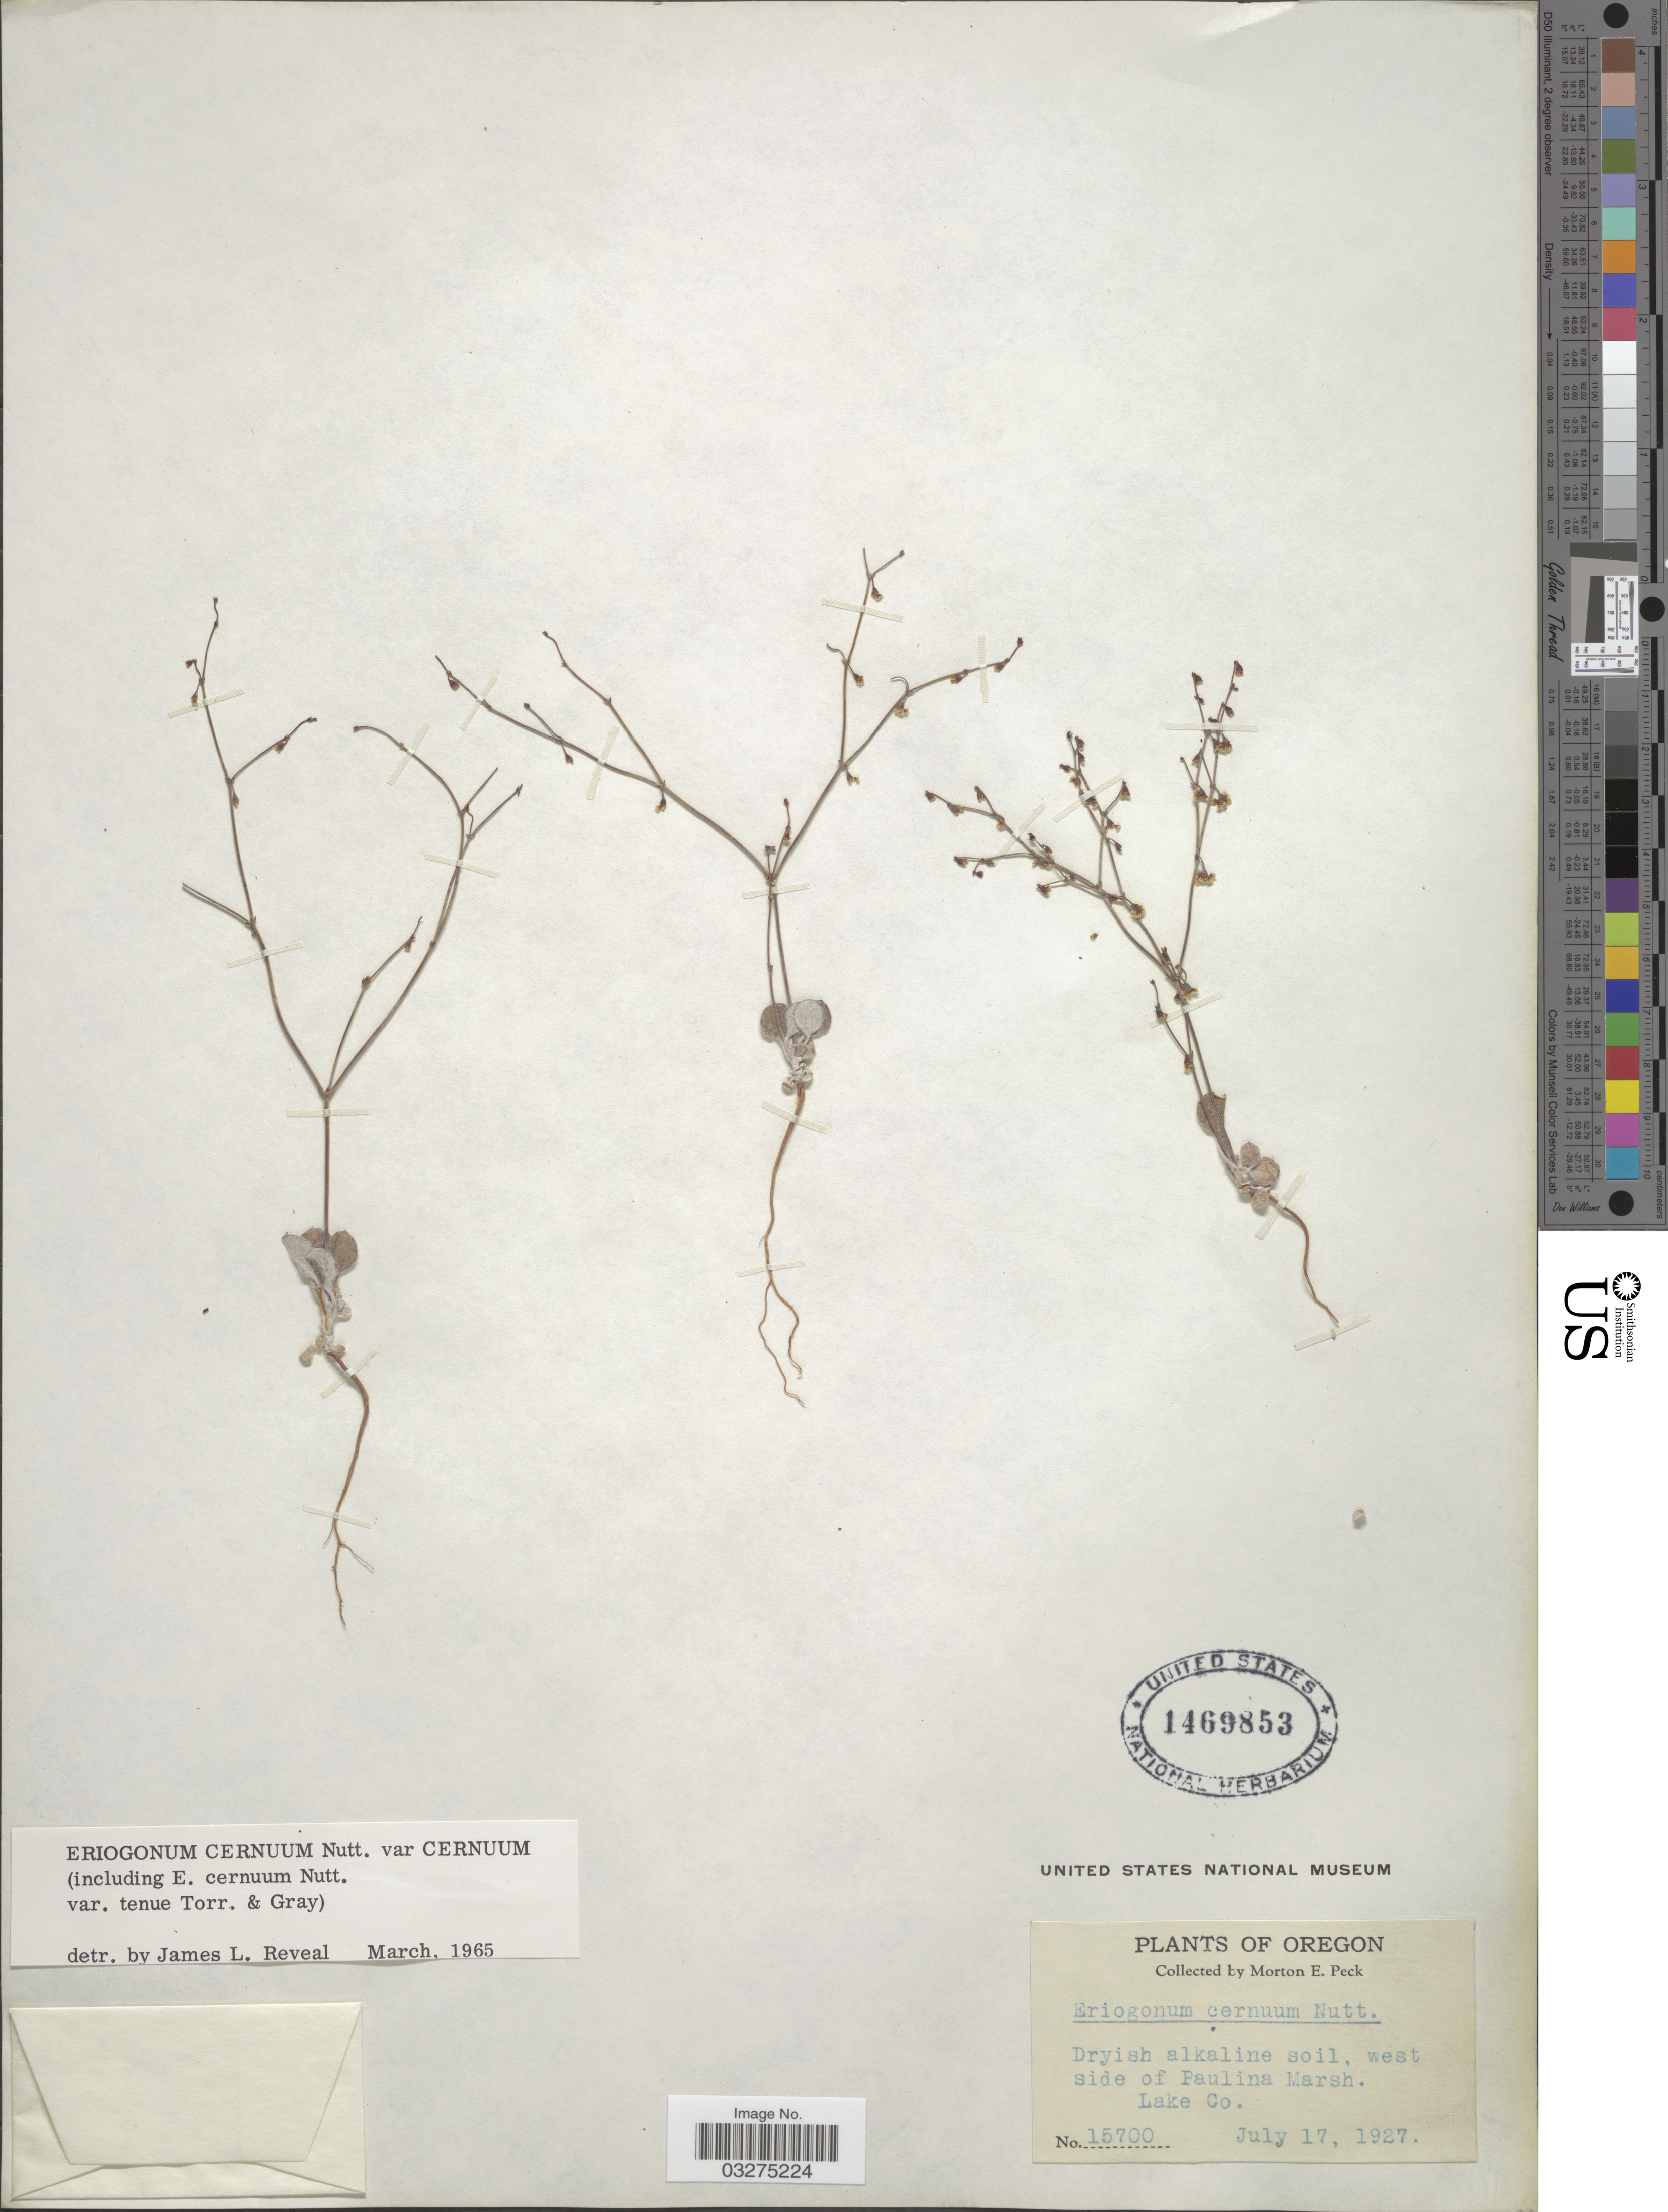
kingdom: Plantae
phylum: Tracheophyta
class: Magnoliopsida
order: Caryophyllales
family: Polygonaceae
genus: Eriogonum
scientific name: Eriogonum cernuum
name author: Nutt.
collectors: M. E. Peck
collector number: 15700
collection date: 1927-07-17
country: United States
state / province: Oregon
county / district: Lake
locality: West side of Paulina Marsh. Lake Co.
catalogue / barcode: US 1469853